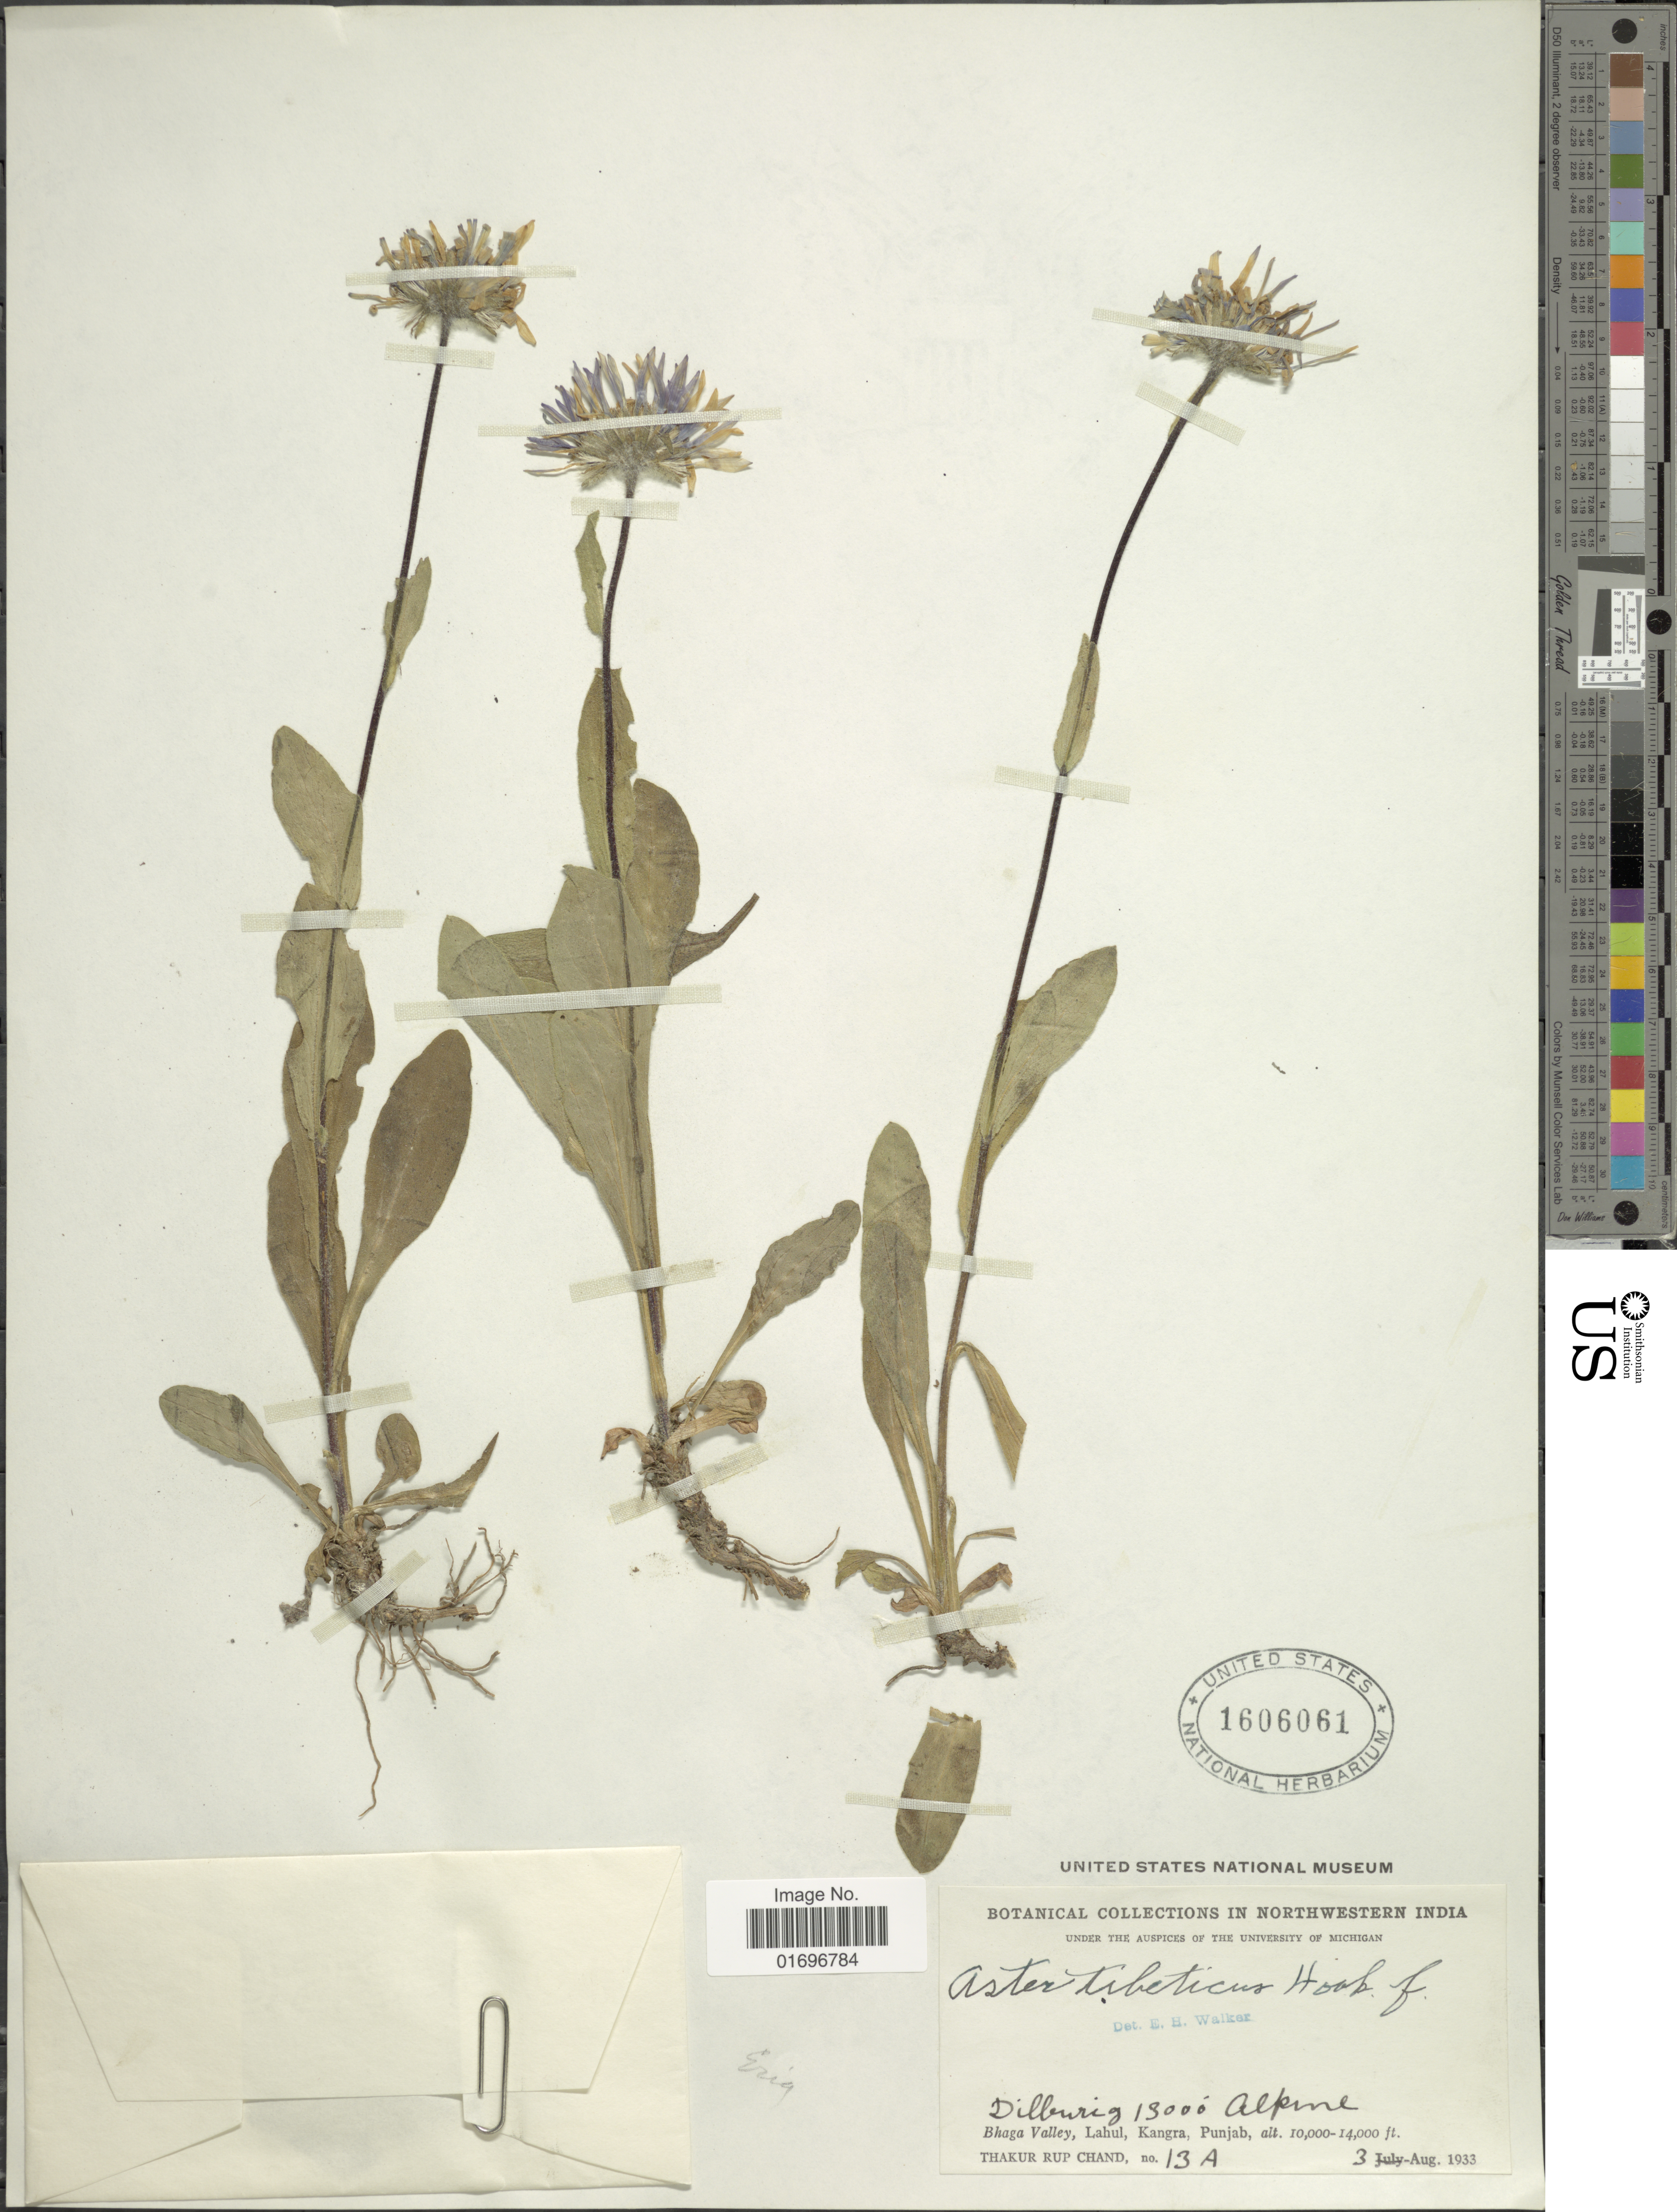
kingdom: Plantae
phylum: Tracheophyta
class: Magnoliopsida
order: Asterales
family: Asteraceae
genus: Aster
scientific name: Aster tibeticus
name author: Hook. f.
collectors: T. R. Chand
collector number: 13A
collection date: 1933-08-03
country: India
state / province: Himachal Pradesh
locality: Northwestern India. Dilburig, Alpine. Bhaga Valley, Lahul, Kangra, Punjab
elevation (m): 3962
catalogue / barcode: US 1606061